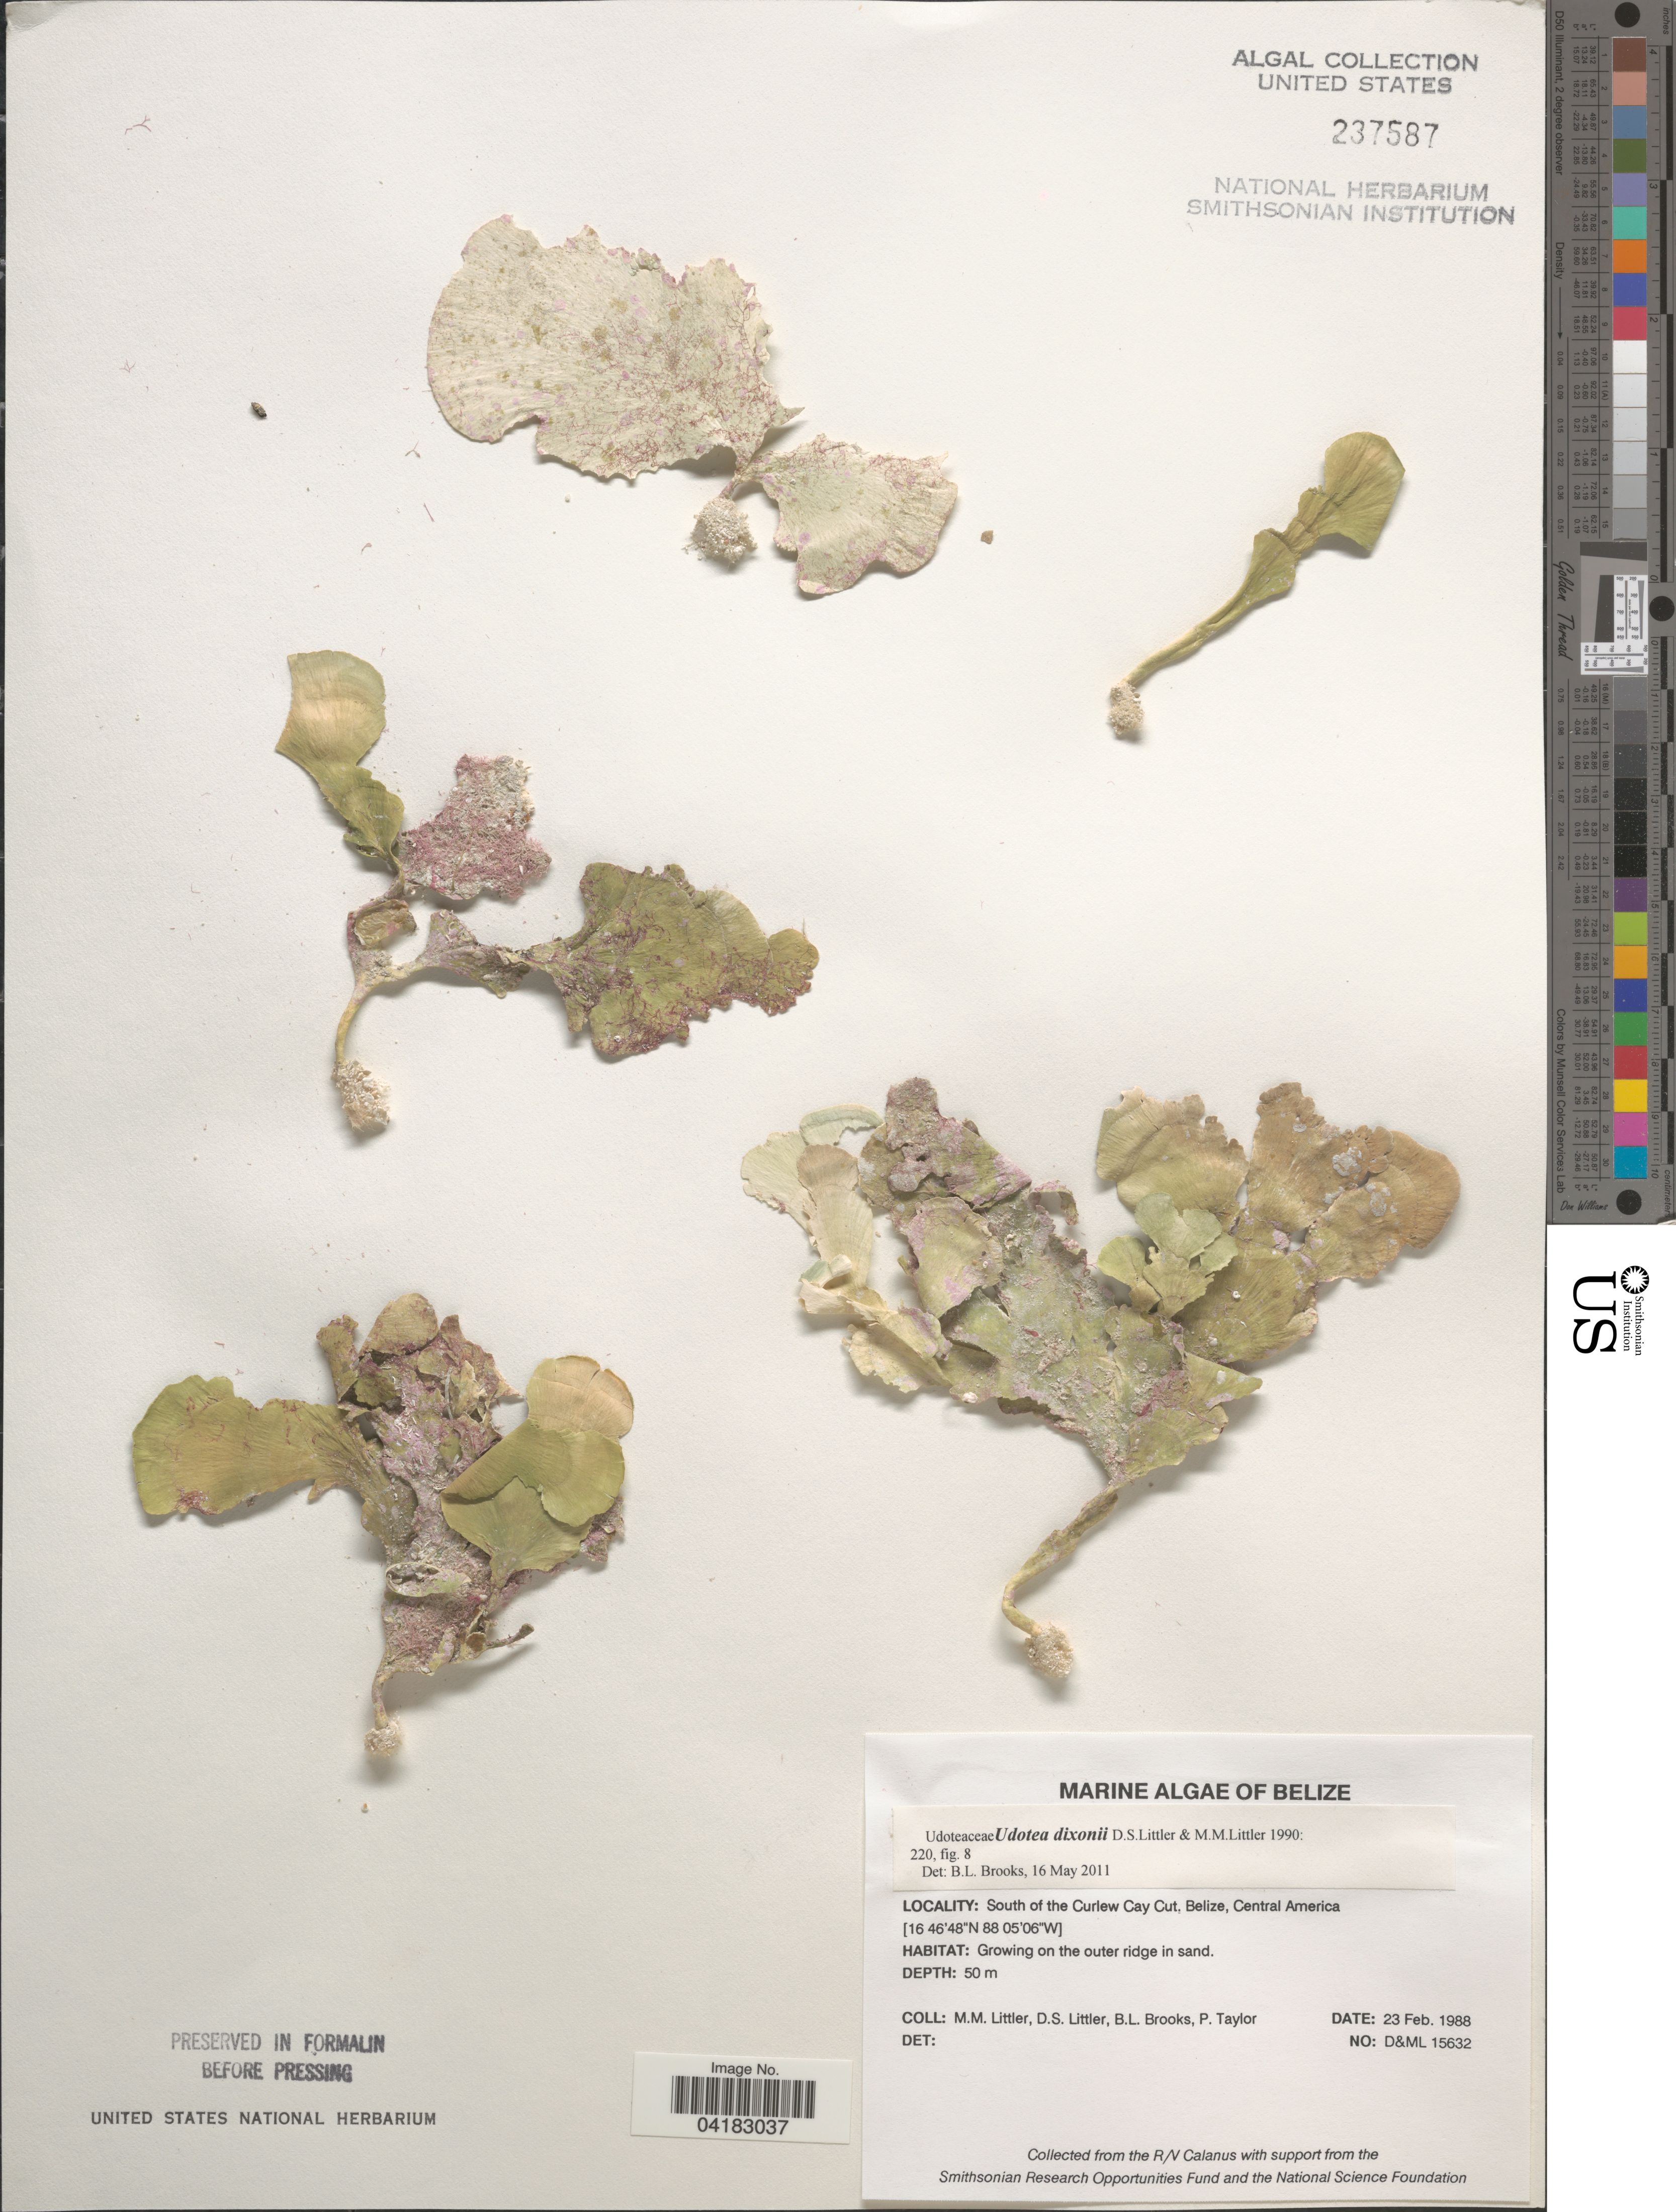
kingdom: Plantae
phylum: Chlorophyta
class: Ulvophyceae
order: Bryopsidales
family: Udoteaceae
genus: Udotea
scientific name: Udotea dixonii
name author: D.S. Littler & Littler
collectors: D. S. Littler, B. Brooks & P. Taylor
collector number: D&ML15632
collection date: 1988-02-23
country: Belize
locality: South of the Curlew Cay Cut.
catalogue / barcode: US 237587